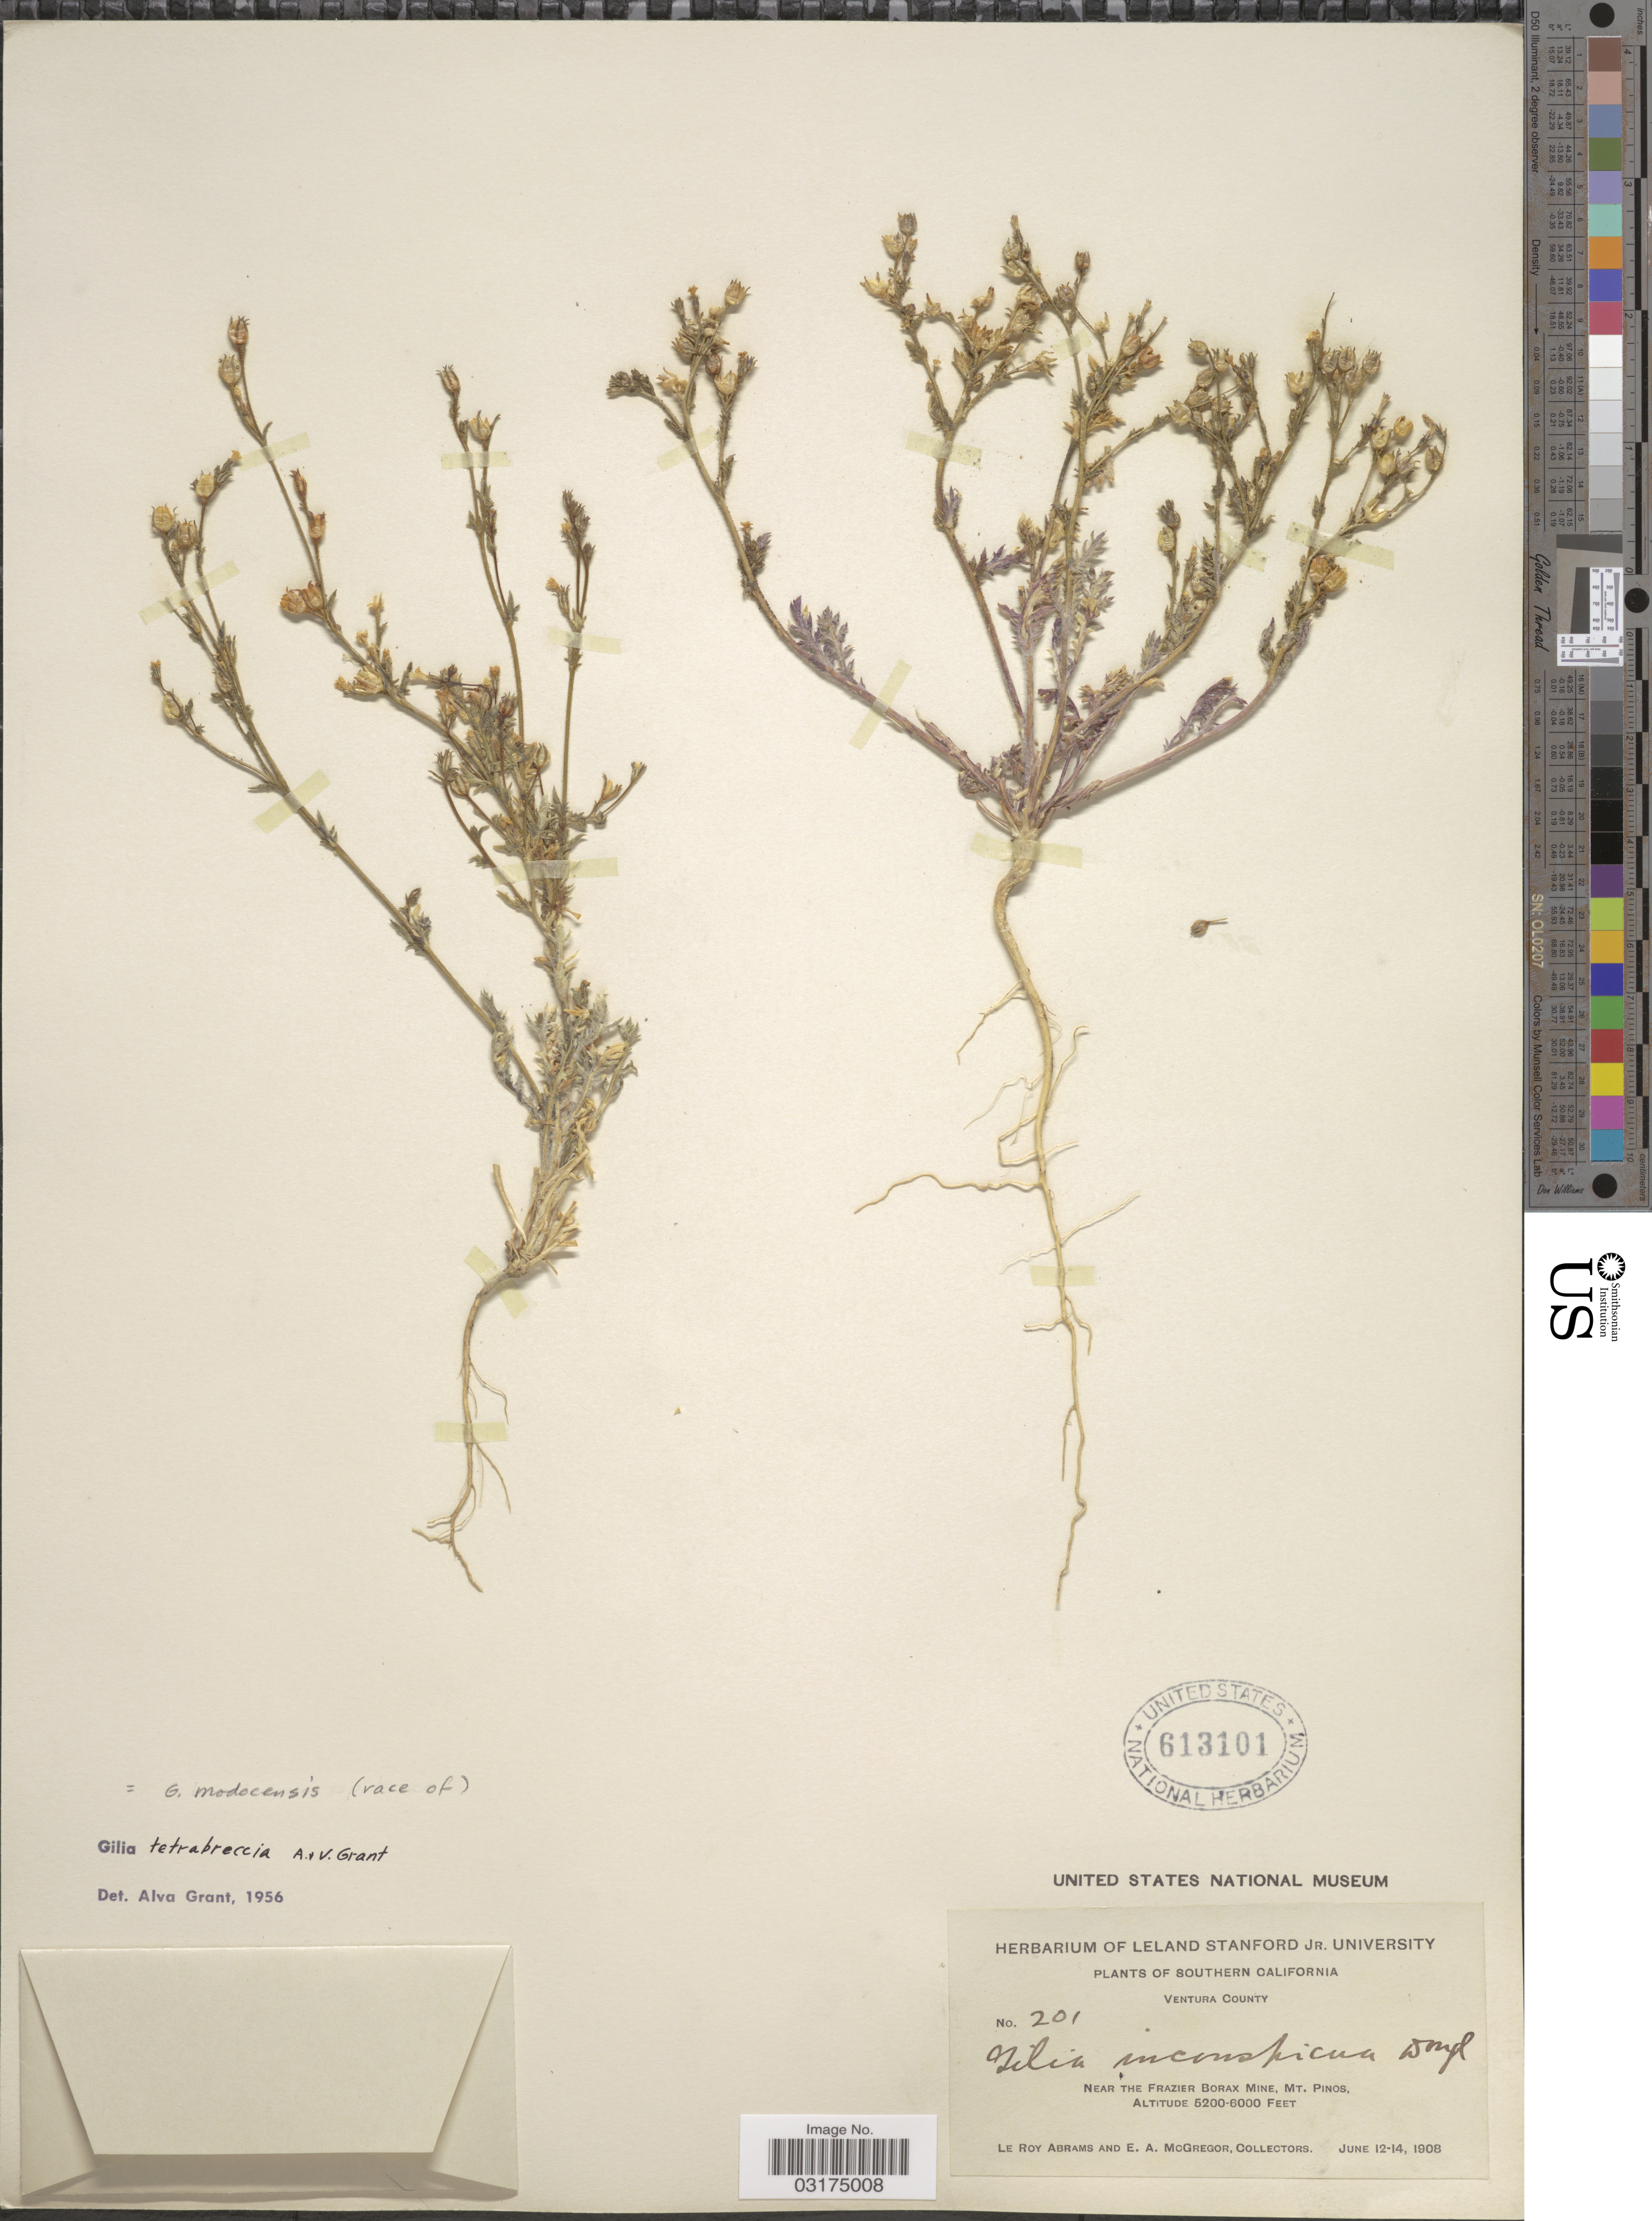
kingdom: Plantae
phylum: Tracheophyta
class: Magnoliopsida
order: Ericales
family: Polemoniaceae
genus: Gilia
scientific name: Gilia brecciarum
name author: M.E. Jones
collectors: L. Abrams & E. A. McGregor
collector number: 201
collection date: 1908-06-12/1908-06-14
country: United States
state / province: California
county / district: Ventura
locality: Southern California. Ventura County. Near the Frazier Borax Mine, Mt. Pinos.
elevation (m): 1585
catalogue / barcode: US 613101